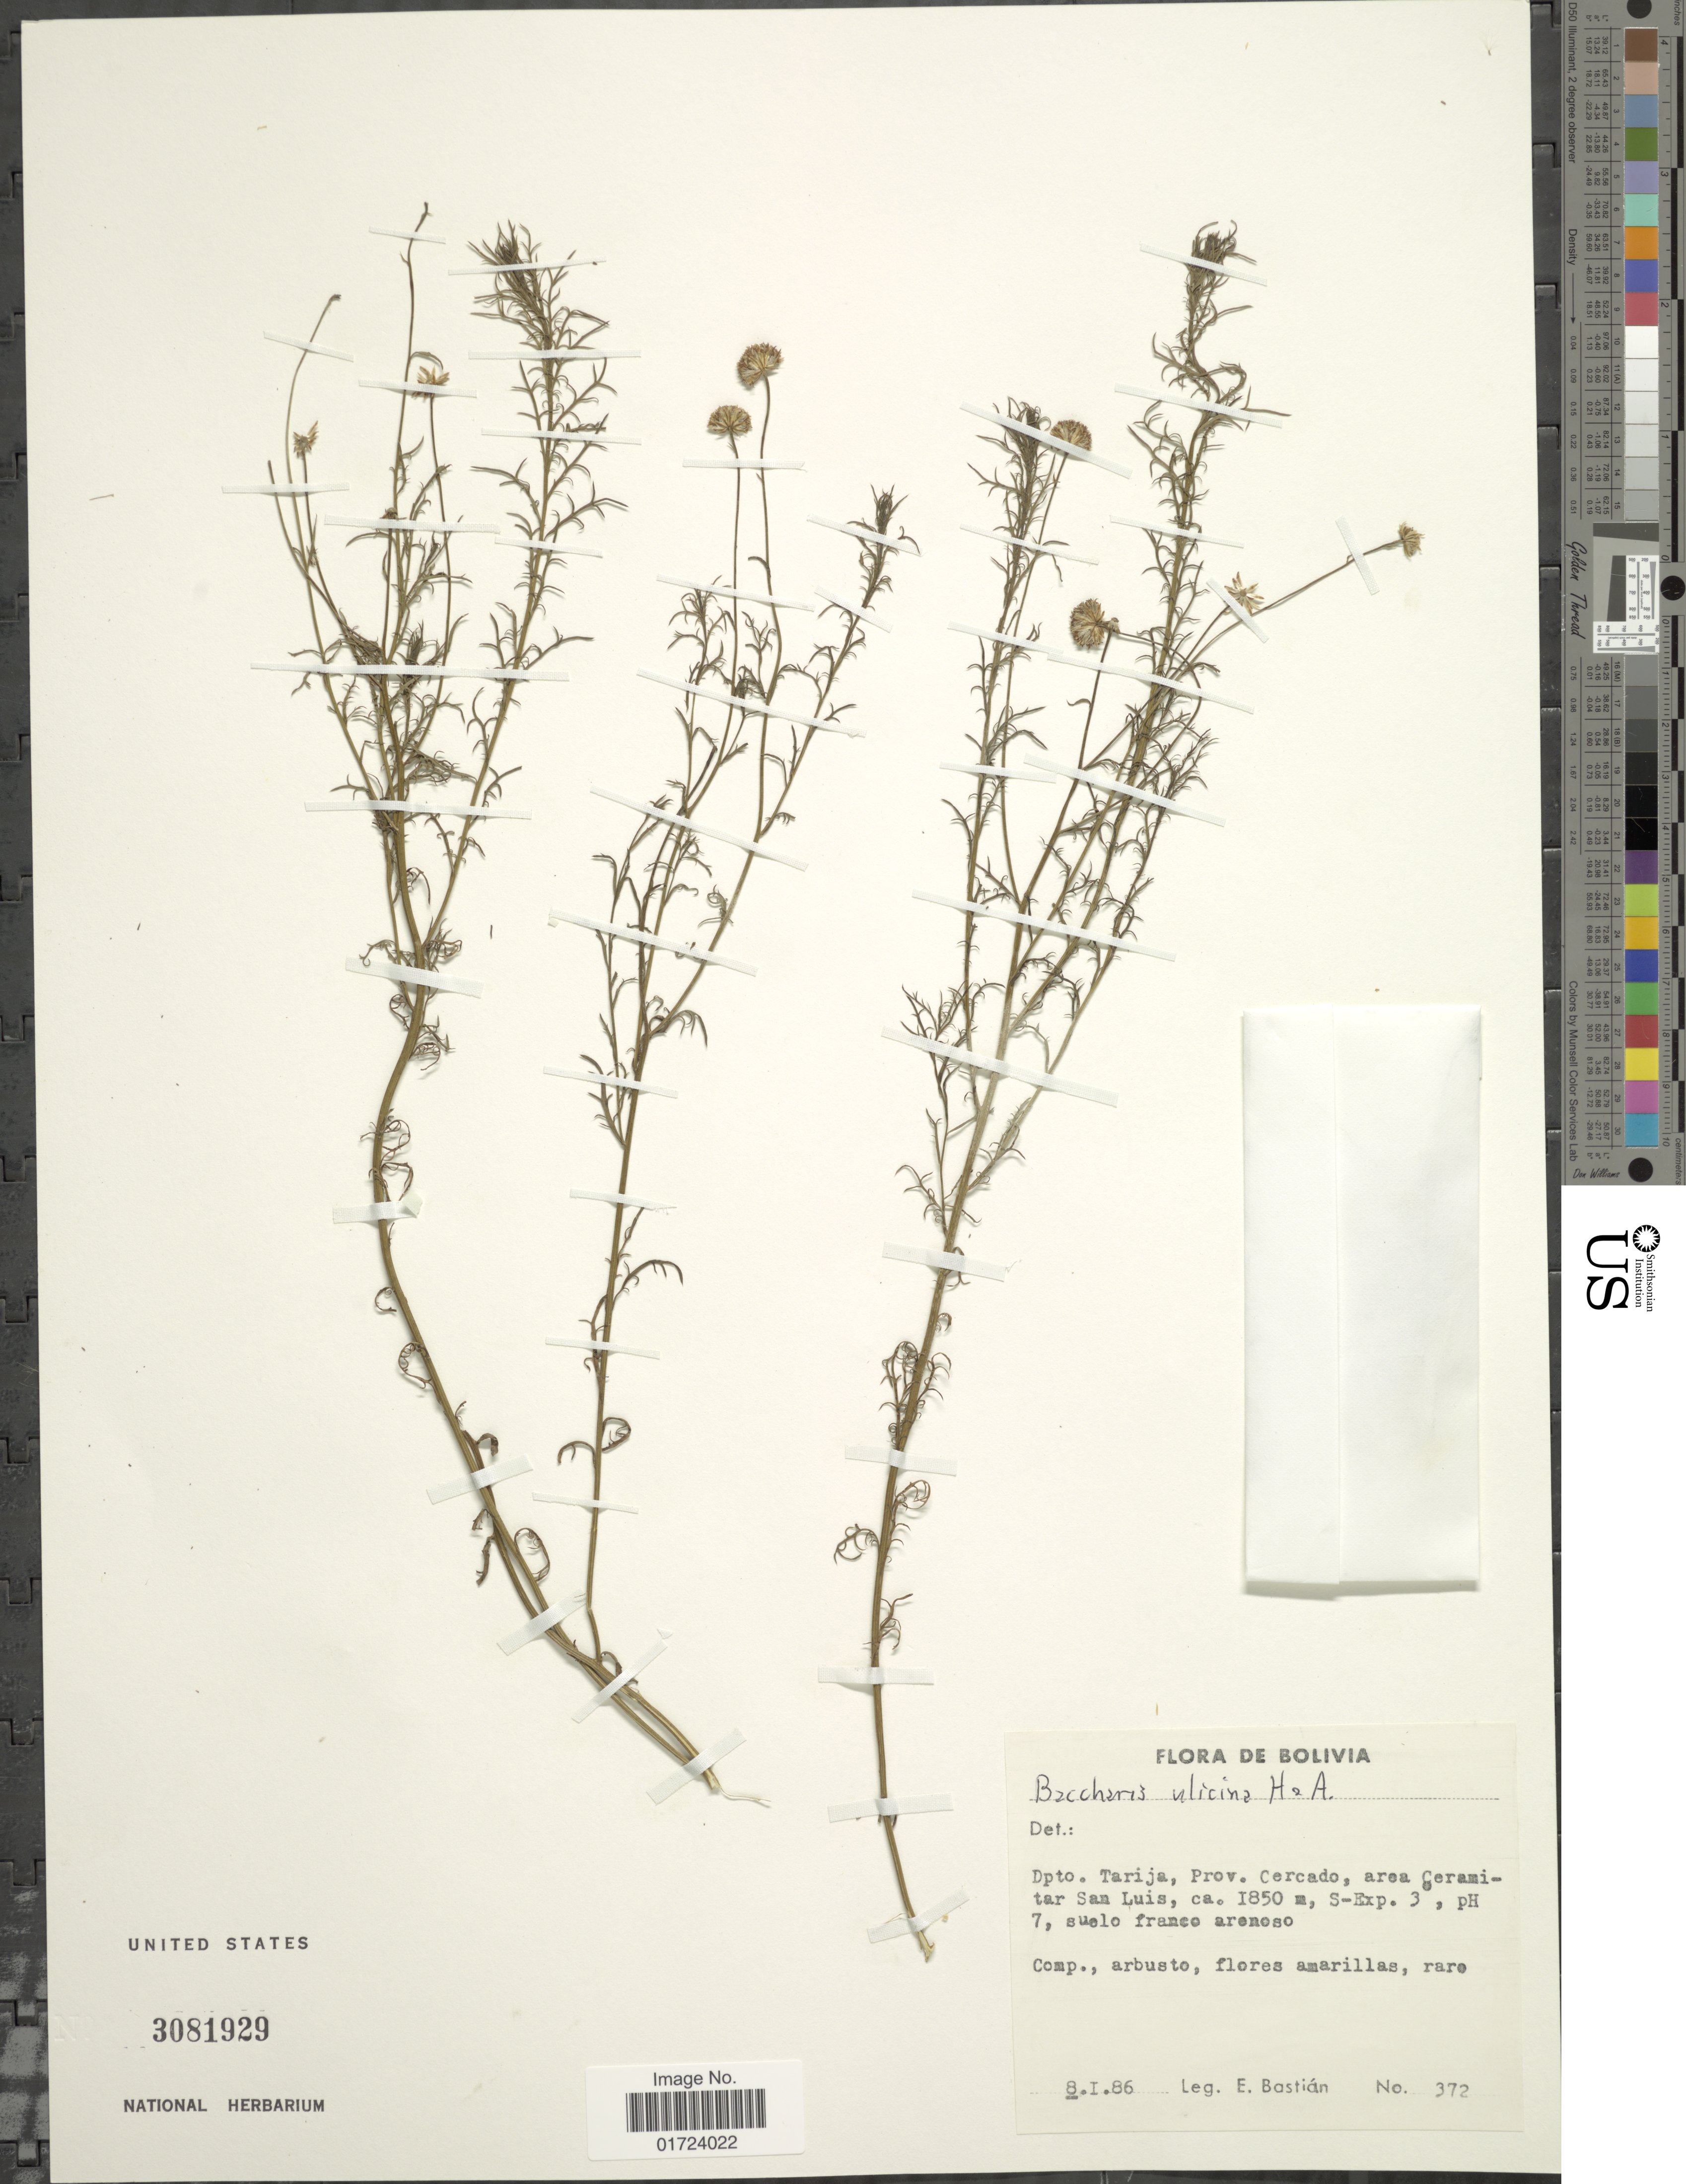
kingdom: Plantae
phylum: Tracheophyta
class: Magnoliopsida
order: Asterales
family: Asteraceae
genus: Baccharis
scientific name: Baccharis ulicina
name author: Hook. & Arn.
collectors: E. Bastian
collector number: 372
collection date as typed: Transcribed d/m/y: 8/1/86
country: Bolivia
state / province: Tarija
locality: Dpto. Tarija, Prov. Cercado, area Cerami-tar San Luis.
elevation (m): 1850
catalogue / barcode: US 3081929